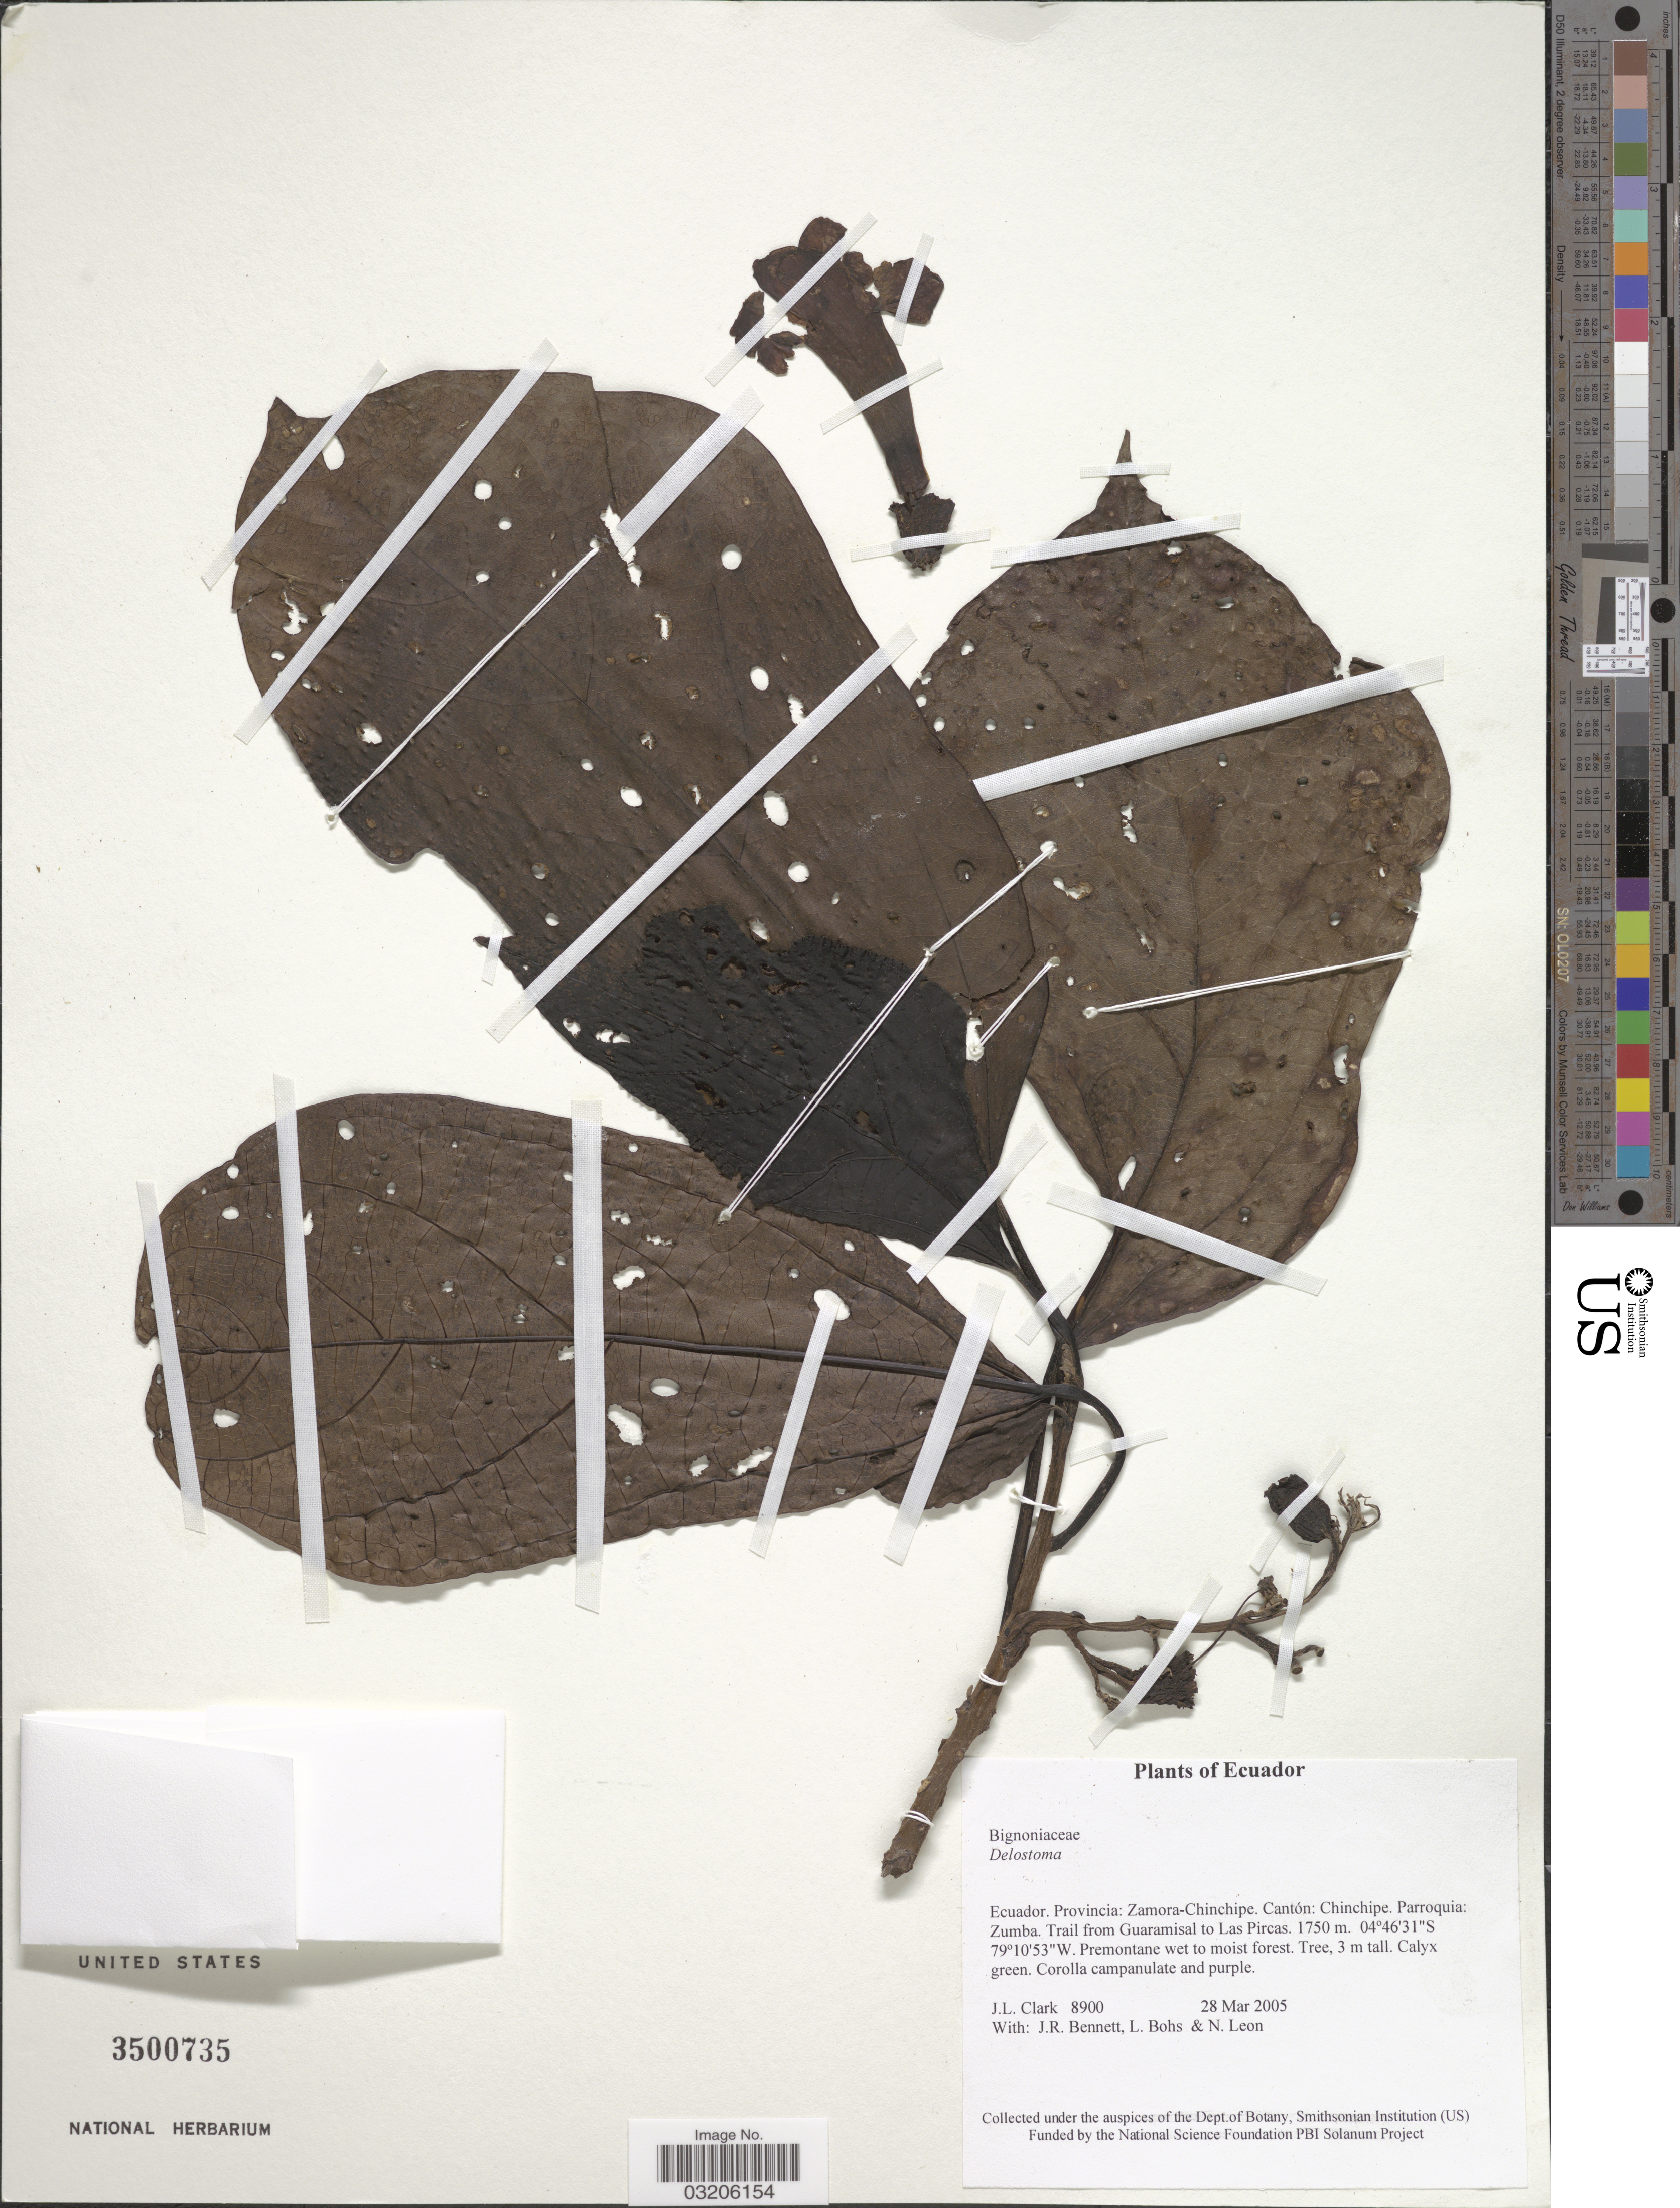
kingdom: Plantae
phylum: Tracheophyta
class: Magnoliopsida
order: Lamiales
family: Bignoniaceae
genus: Delostoma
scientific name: Delostoma sp.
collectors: J. L. Clark, J. R. Bennett, L. A. Bohs & N. Leon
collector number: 8900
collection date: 2005-03-28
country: Ecuador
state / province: Zamora-Chinchipe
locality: Cantón: Chinchipe. Parroquia: Zumba. Trail from Guaramisal to Las Pircas.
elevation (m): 1750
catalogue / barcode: US 3500735